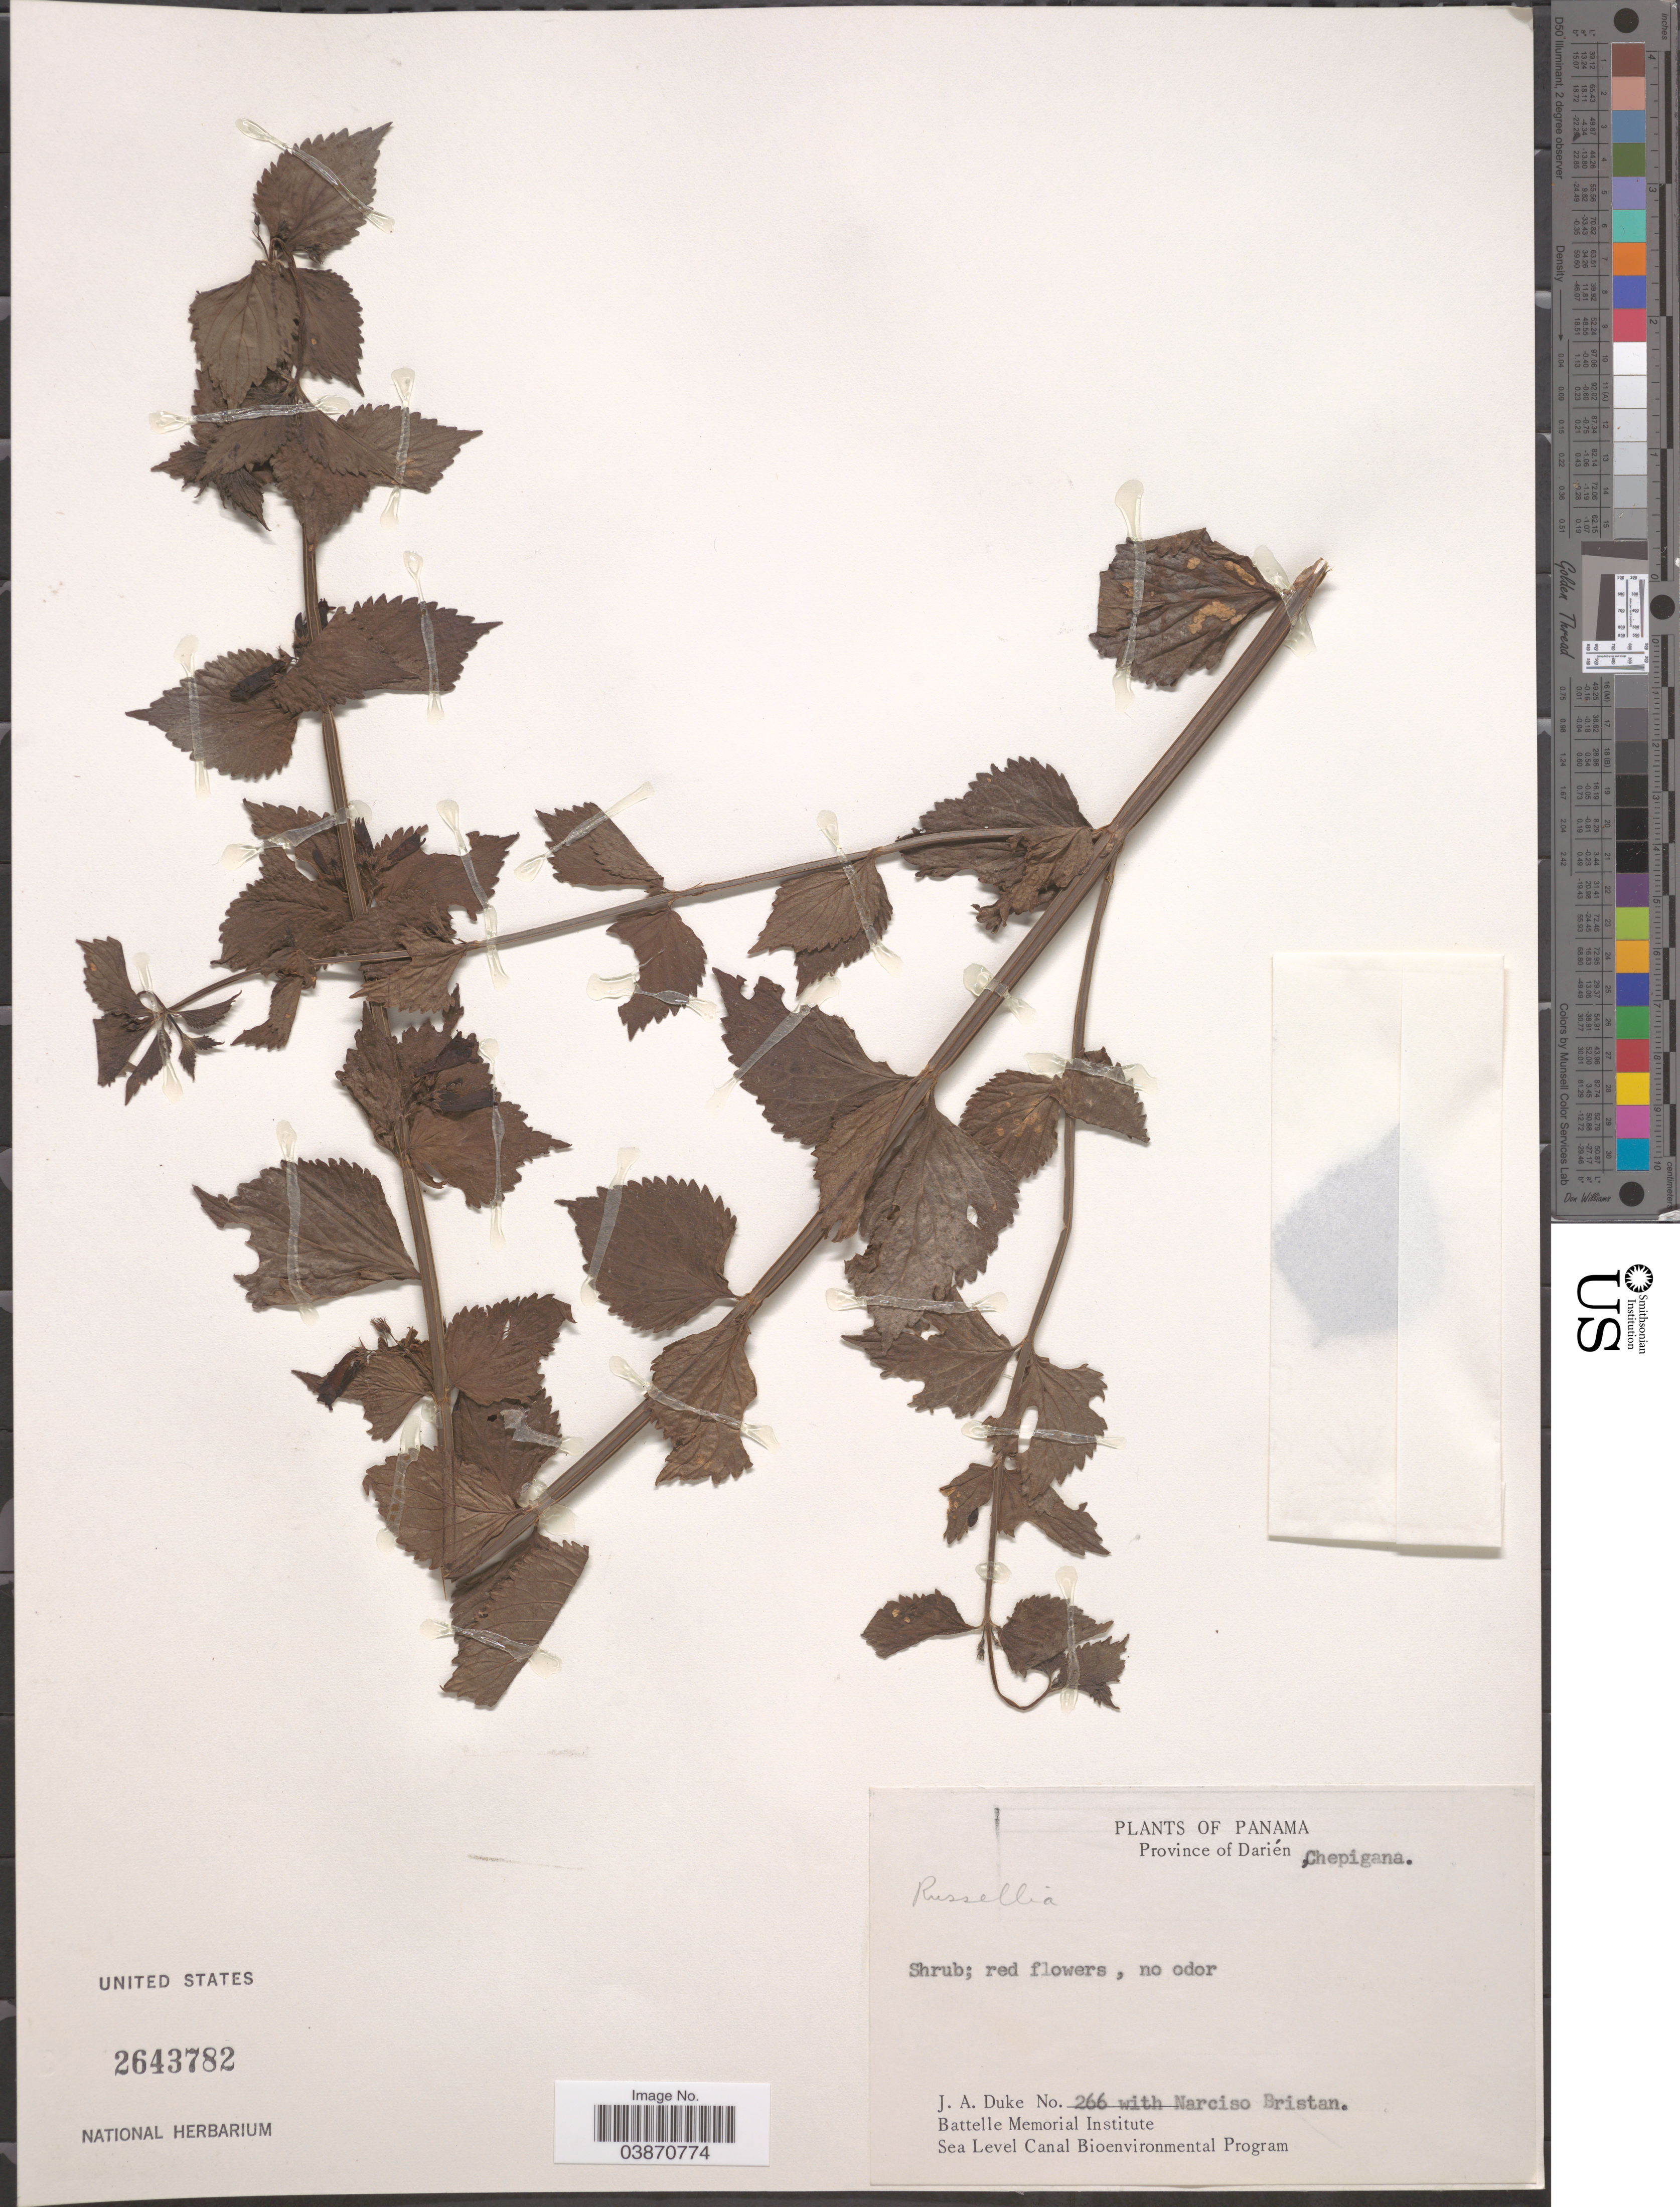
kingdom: Plantae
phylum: Tracheophyta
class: Magnoliopsida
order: Lamiales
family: Plantaginaceae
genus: Russelia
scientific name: Russelia sp.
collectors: J. A. Duke & N. Bristan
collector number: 266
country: Panama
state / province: Darien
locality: Chepigana.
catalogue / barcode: US 2643782